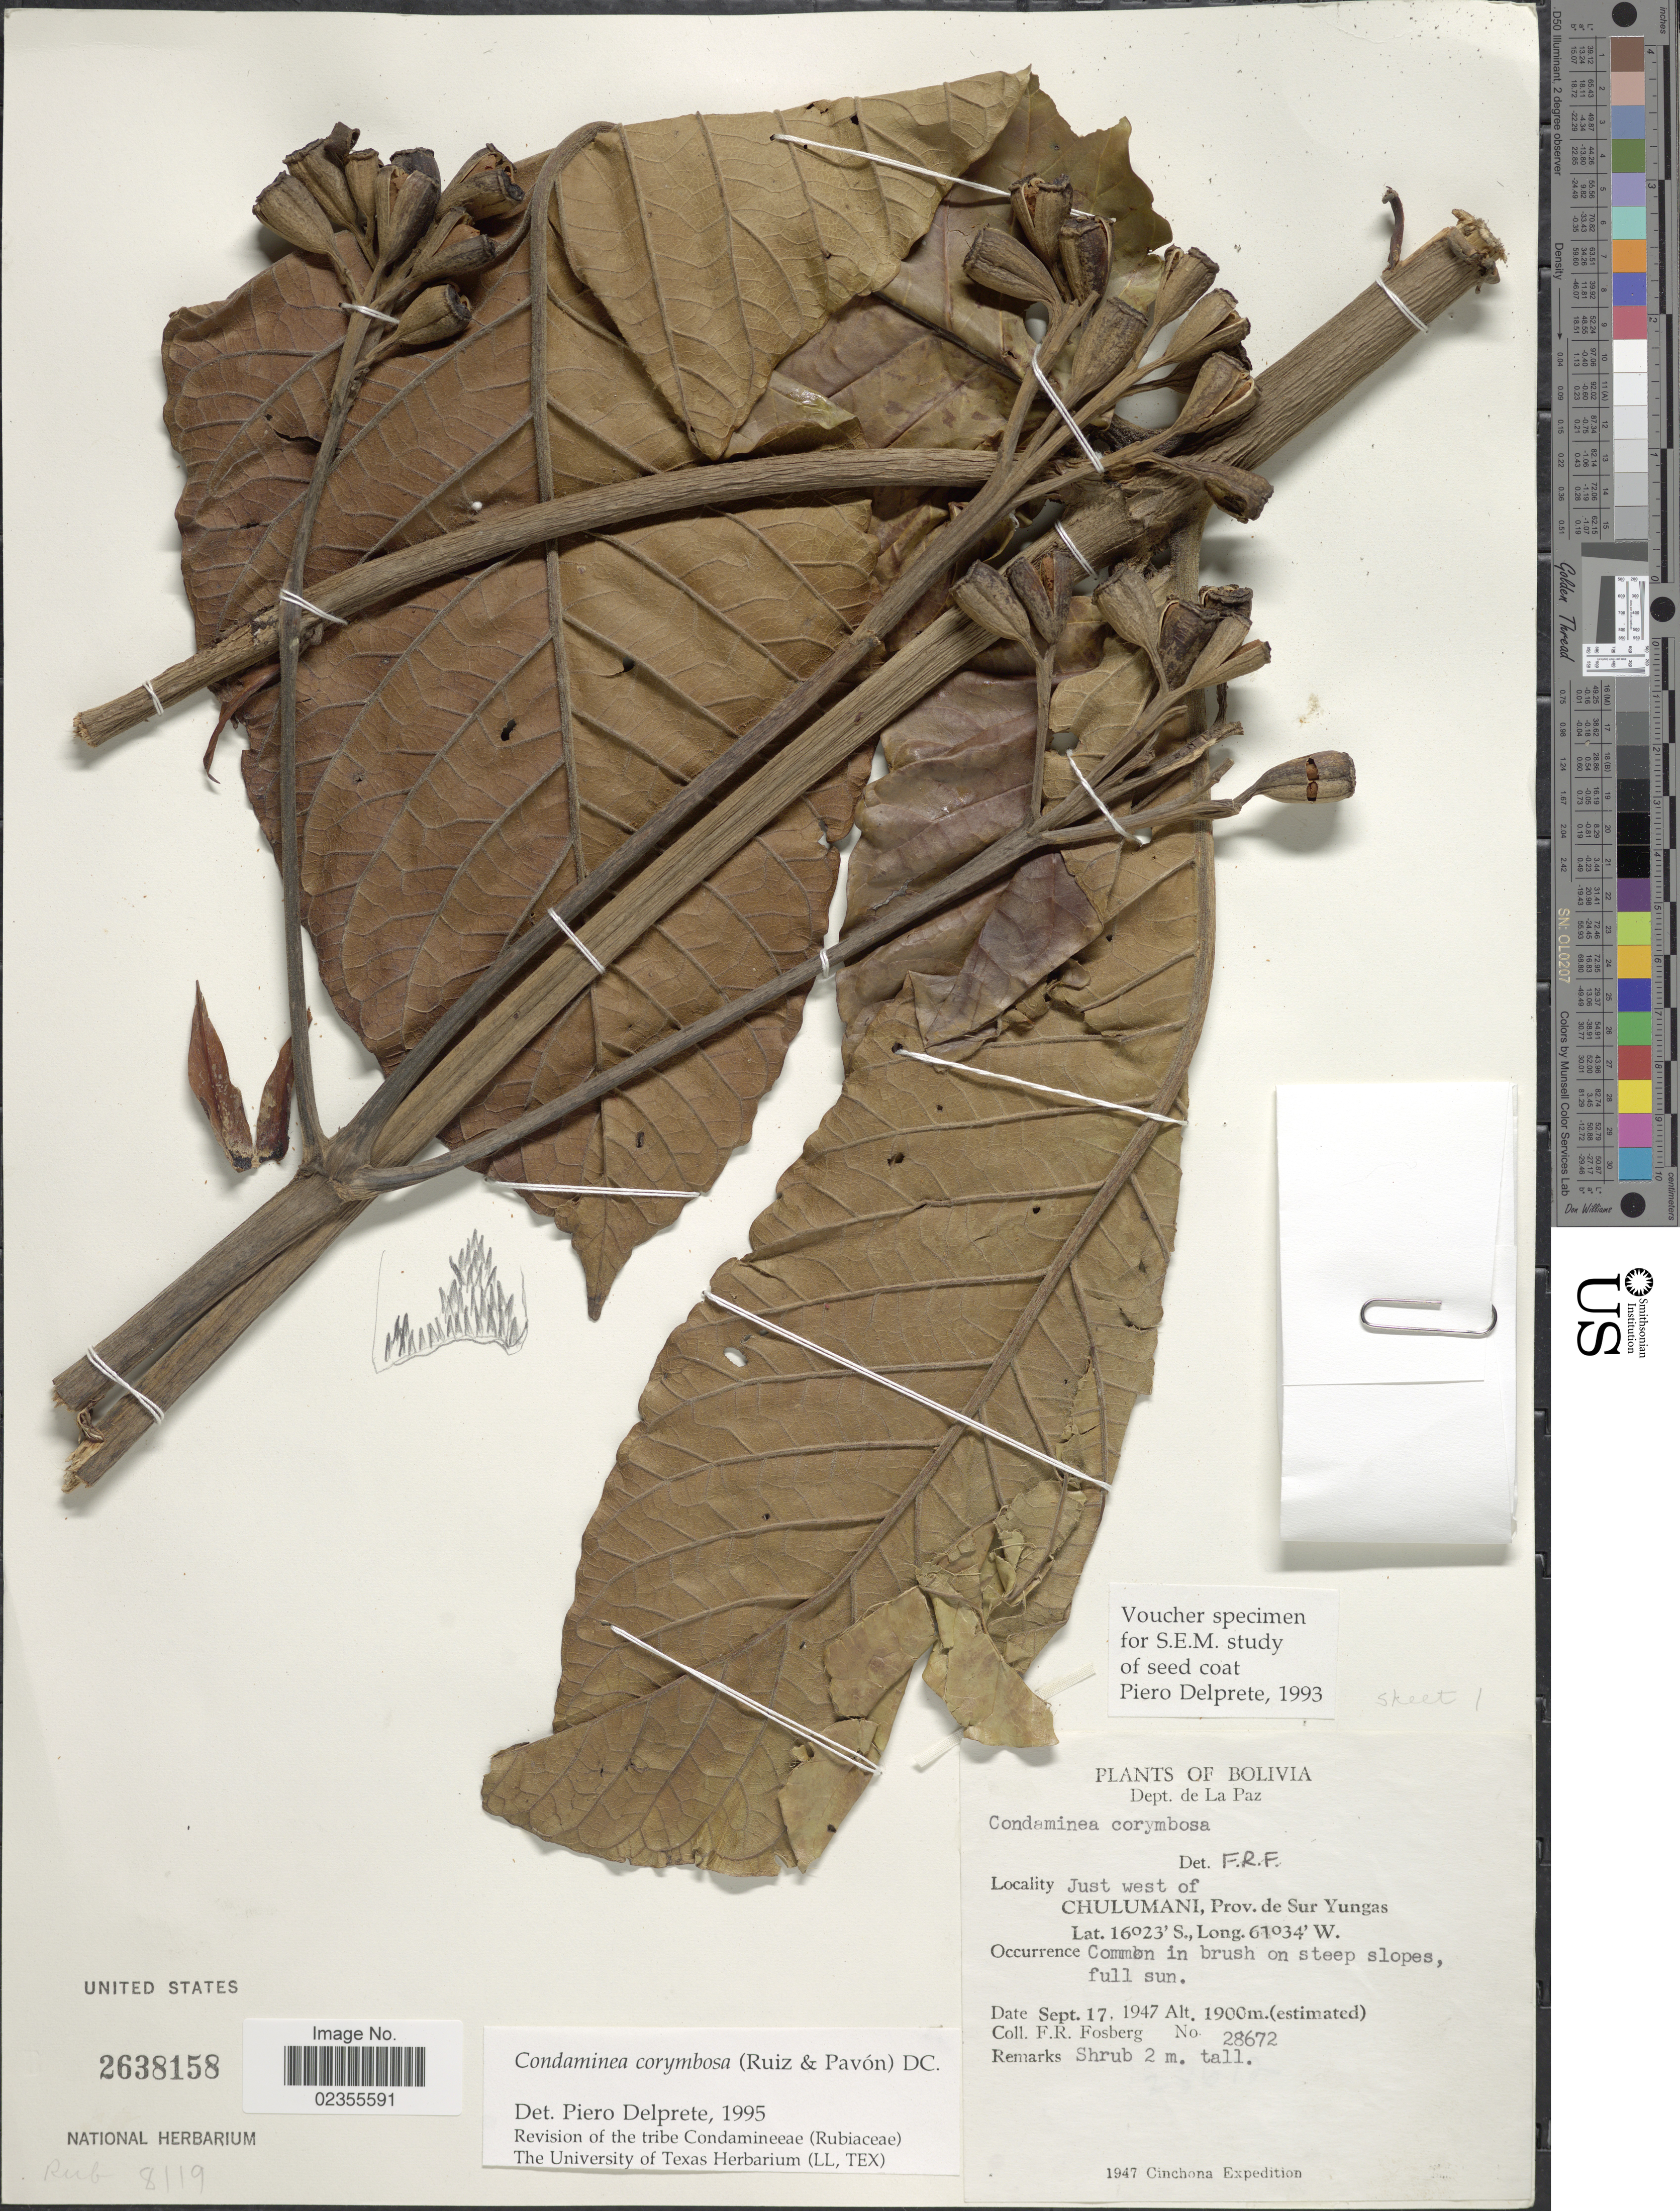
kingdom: Plantae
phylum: Tracheophyta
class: Magnoliopsida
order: Gentianales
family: Rubiaceae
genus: Condaminea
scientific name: Condaminea corymbosa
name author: (Ruiz & Pav.) DC.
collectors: F. R. Fosberg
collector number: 28672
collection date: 1947-09-17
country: Bolivia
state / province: La Paz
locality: Just west of Chulumani, Prov. de Sur Yungas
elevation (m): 1900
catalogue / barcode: US 2638158